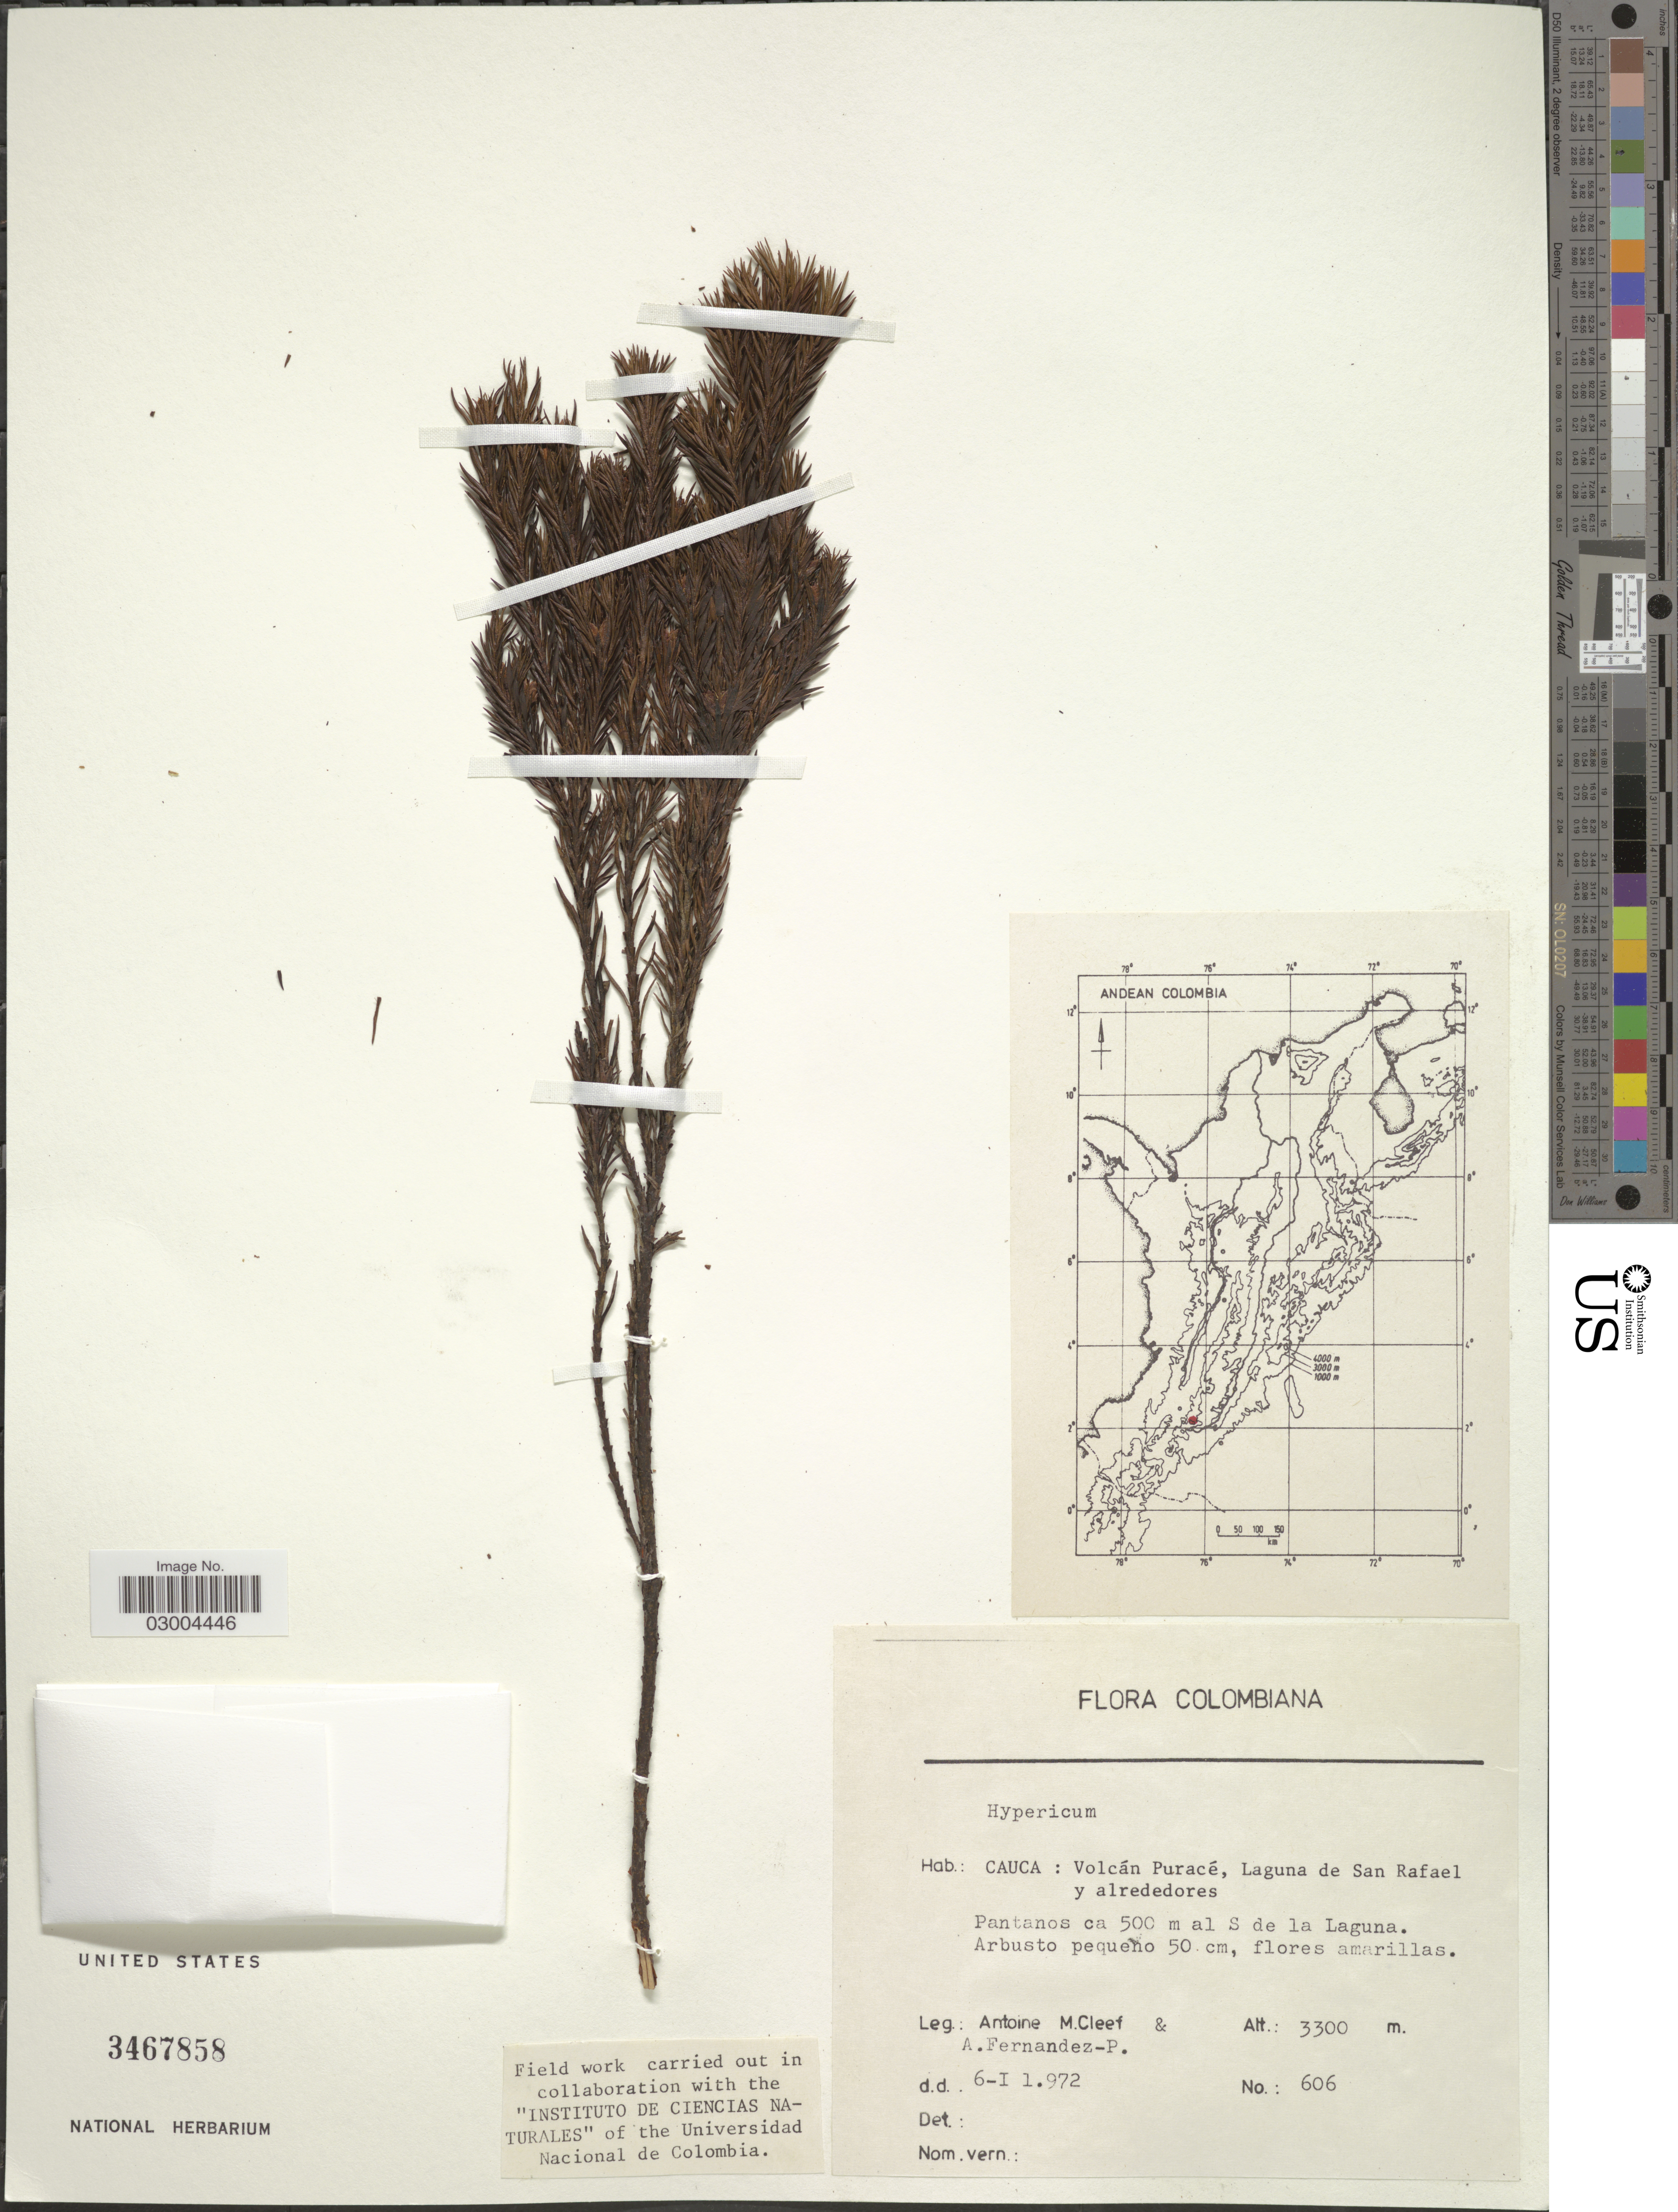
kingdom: Plantae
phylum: Tracheophyta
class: Magnoliopsida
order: Malpighiales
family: Hypericaceae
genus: Hypericum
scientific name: Hypericum sp.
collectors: A. M. Cleef & A. Fernández-Pérez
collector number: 606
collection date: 1972-01-06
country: Colombia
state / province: Cauca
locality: Volcán Puracé, Laguna de San Rafael y alrededores. Pantanos ca 500 m al S de la Laguna.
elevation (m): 3300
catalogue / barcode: US 3467858